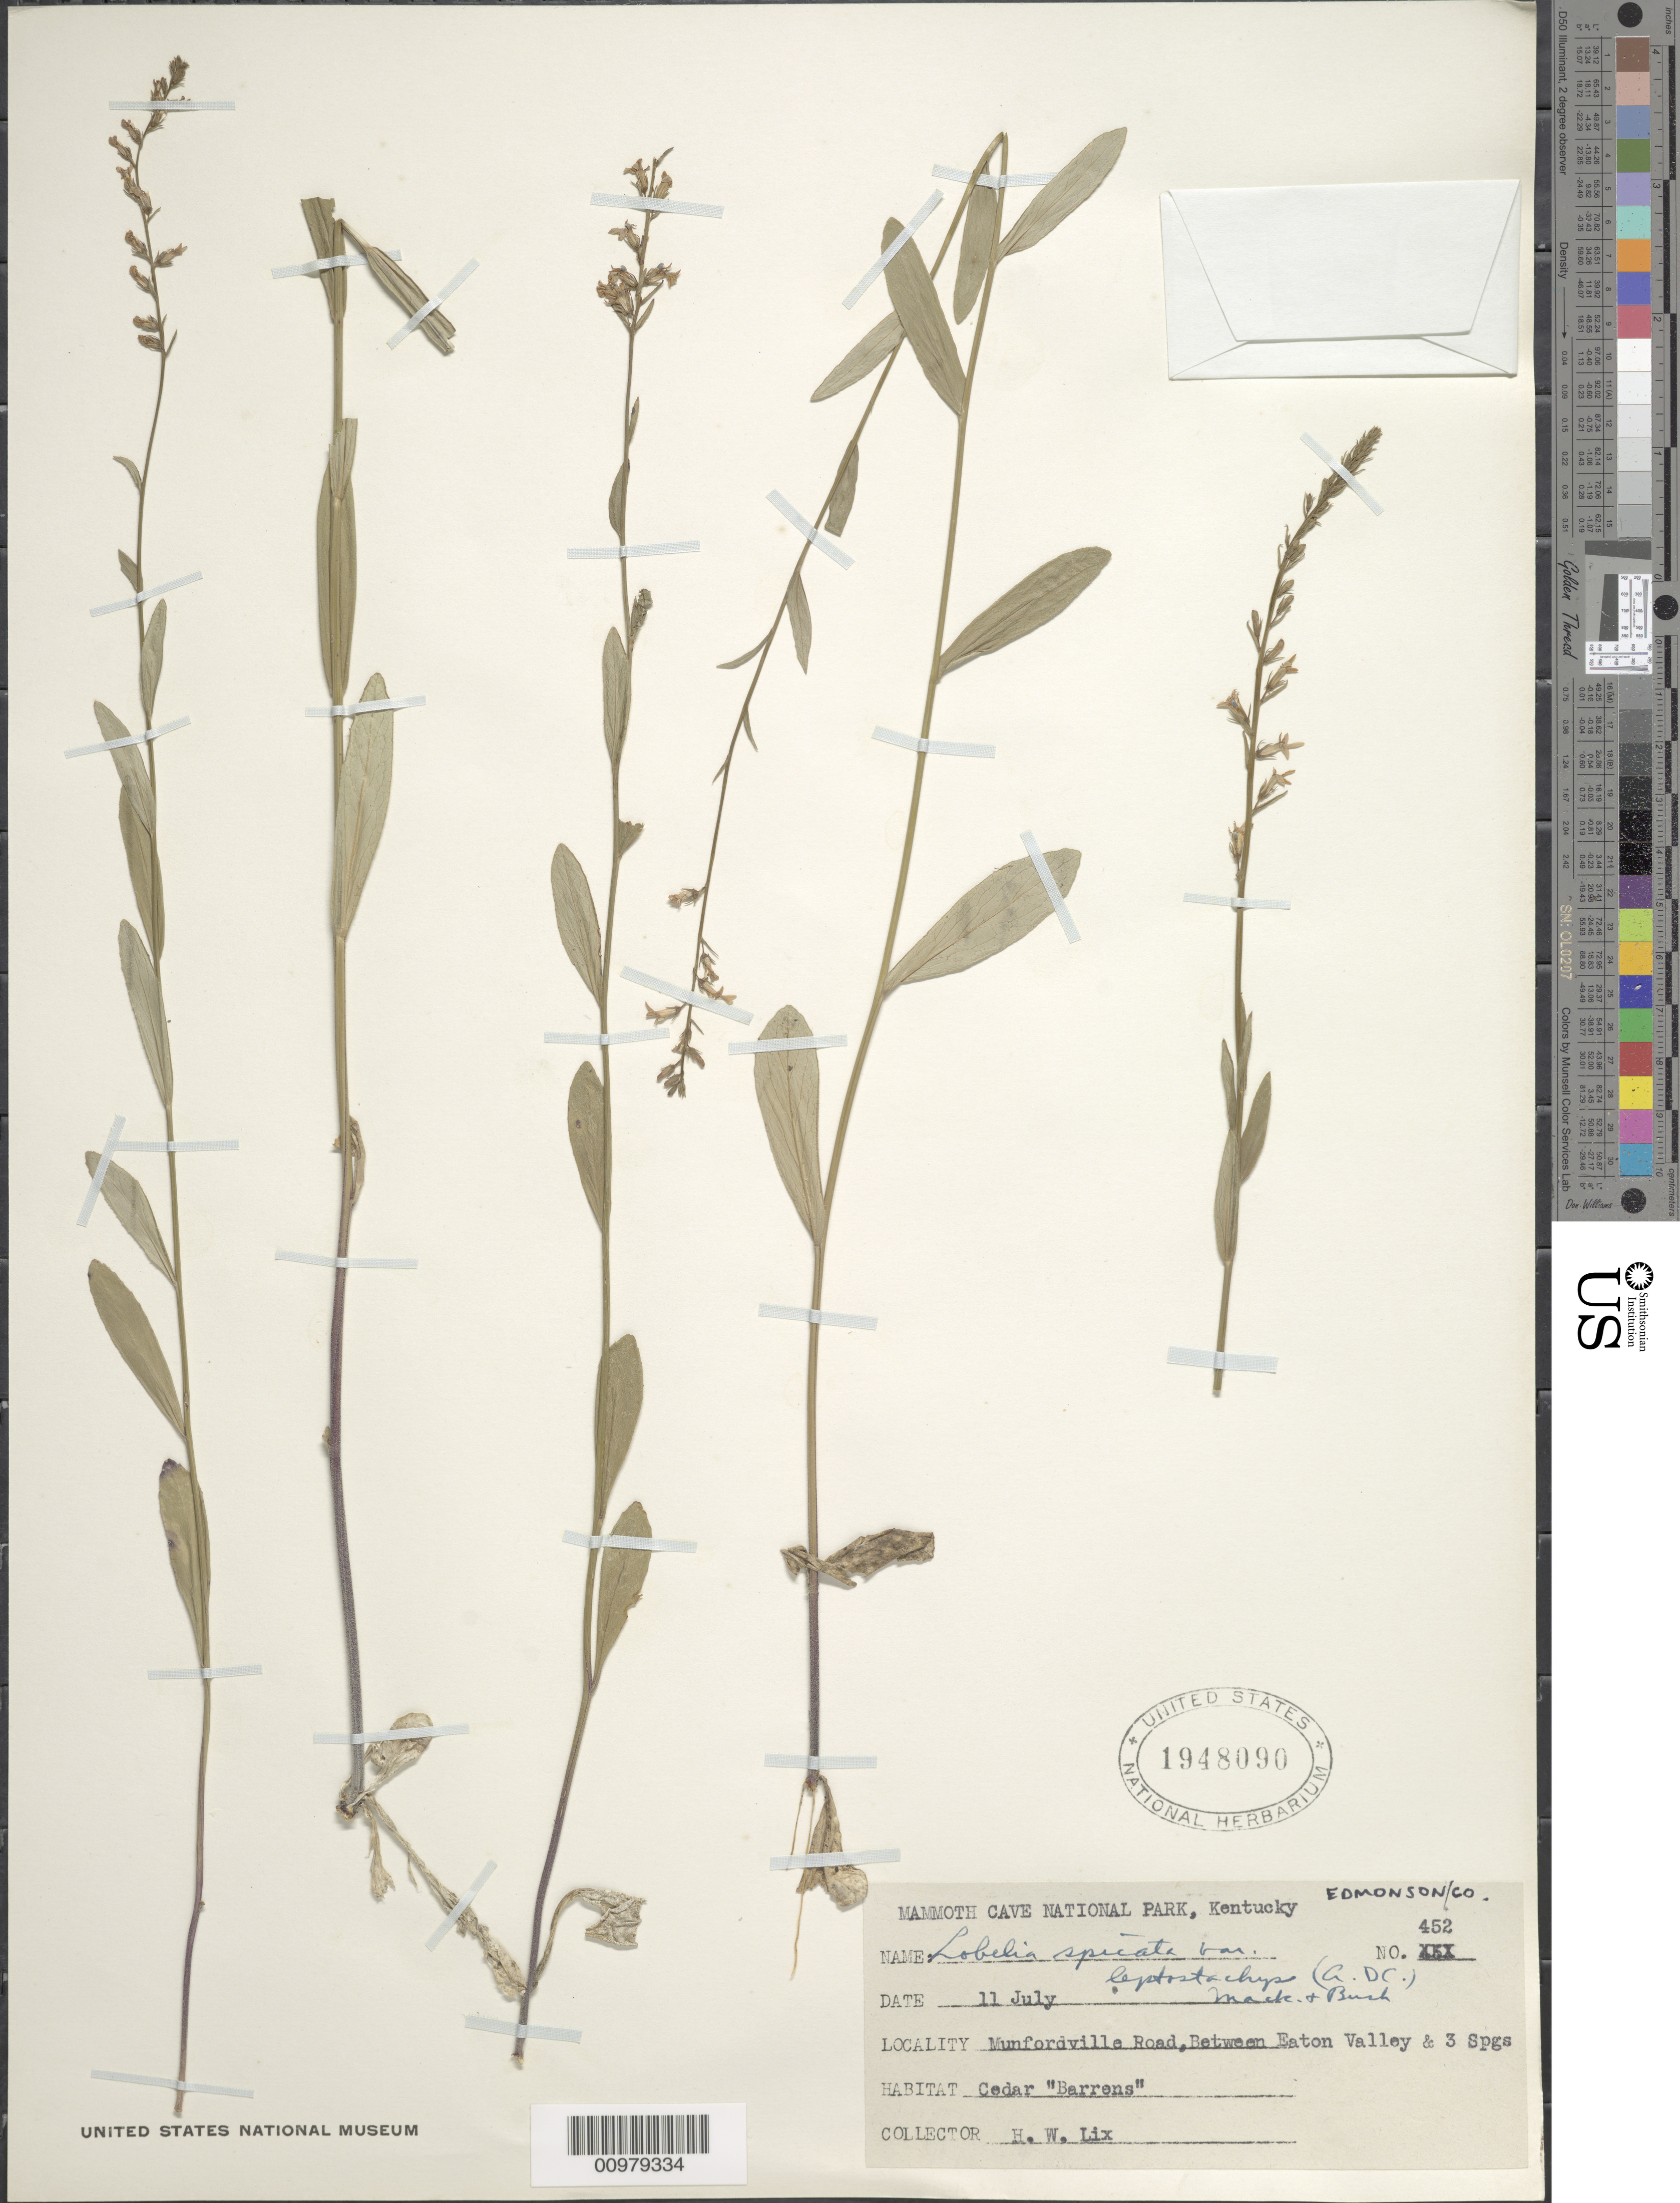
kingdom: Plantae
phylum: Tracheophyta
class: Magnoliopsida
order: Asterales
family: Campanulaceae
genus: Lobelia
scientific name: Lobelia spicata var. leptostachys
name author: (A. DC.) Mack. & Bush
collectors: H. W. Lix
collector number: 452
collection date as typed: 11 July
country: United States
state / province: Kentucky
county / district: Edmonson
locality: Mammoth Cave National Park, Munfordville Road, between Eaton Valley and 3 Springs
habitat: cedar "barrens"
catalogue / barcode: US 1948090